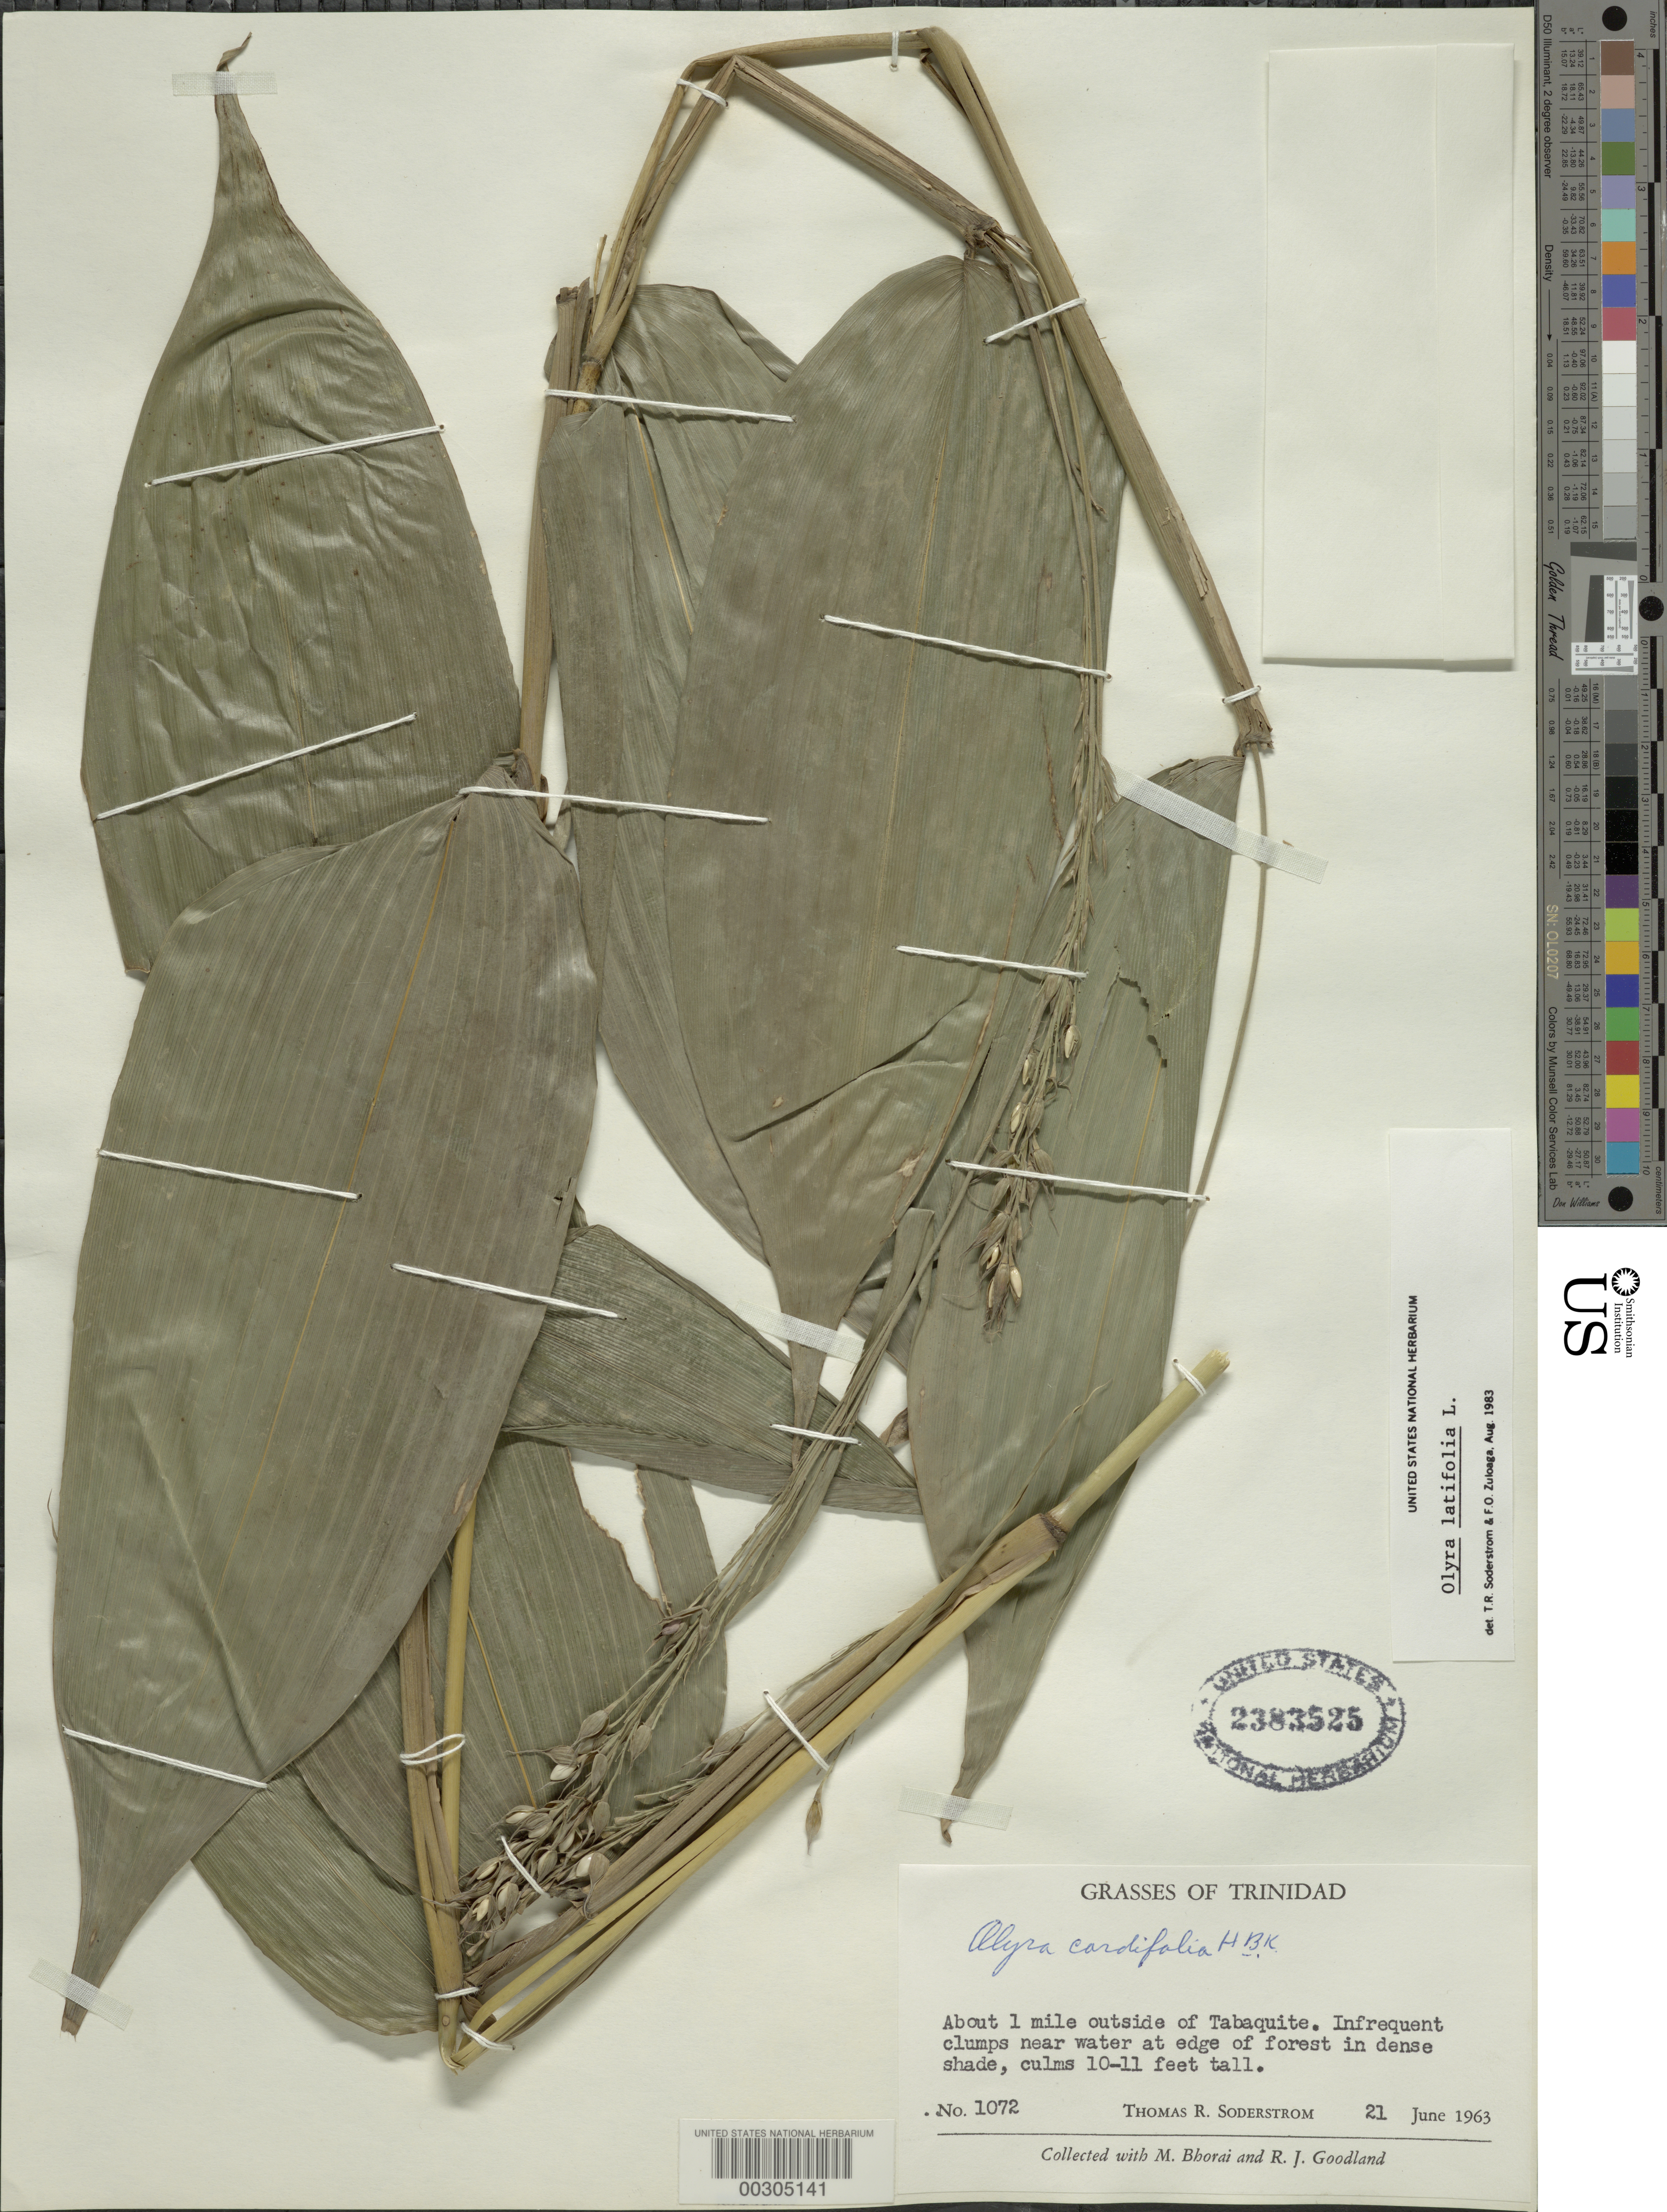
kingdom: Plantae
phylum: Tracheophyta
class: Liliopsida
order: Poales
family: Poaceae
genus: Olyra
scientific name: Olyra latifolia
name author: L.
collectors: T. R. Soderstrom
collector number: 1072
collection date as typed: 21 Jun 1963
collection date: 1963-06-21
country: Trinidad and Tobago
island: Trinidad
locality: Tabaquite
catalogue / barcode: US 2383525